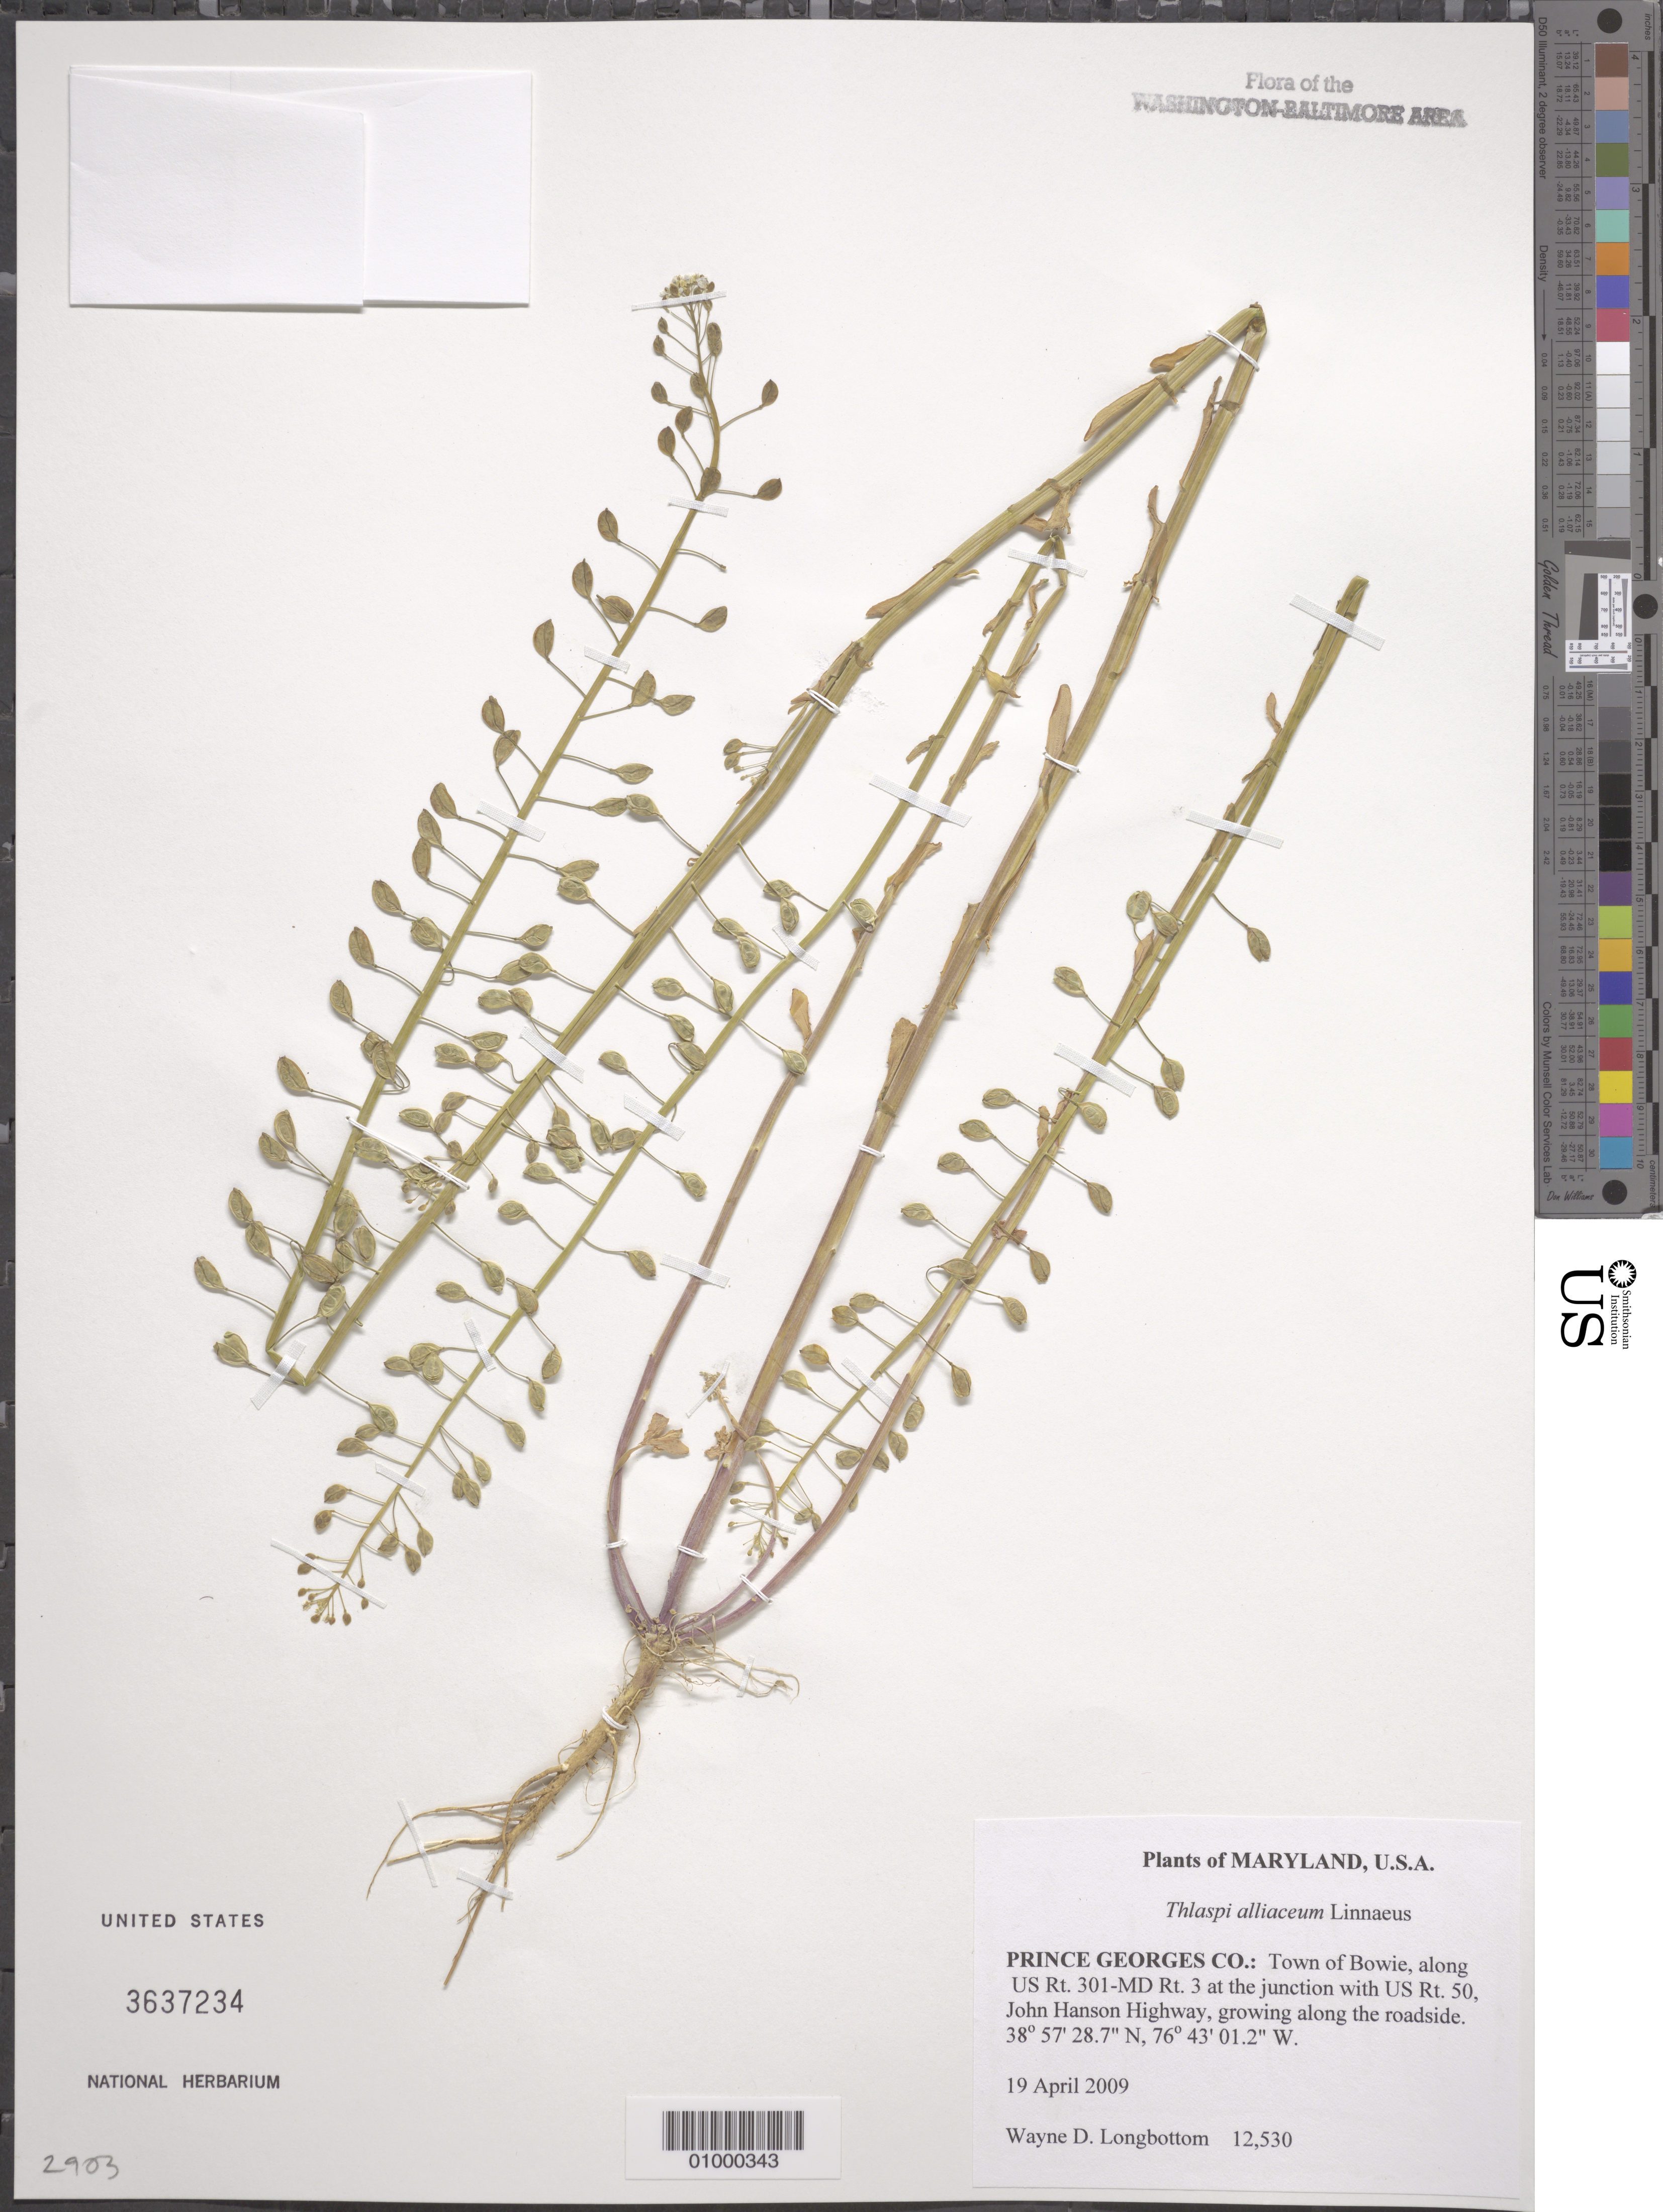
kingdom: Plantae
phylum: Tracheophyta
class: Magnoliopsida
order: Brassicales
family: Brassicaceae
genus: Thlaspi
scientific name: Thlaspi alliaceum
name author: L.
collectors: W. D. Longbottom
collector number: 12530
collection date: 2009-04-19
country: United States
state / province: Maryland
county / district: Prince George's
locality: Town of Bowie, along US Rt. 301-MD Rt. 3 at the junction with US Rt. 50, John Hanson Highway, growing along the roadside.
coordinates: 38 57 28.7 N, 76 43 01.2 W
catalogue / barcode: US 3637234